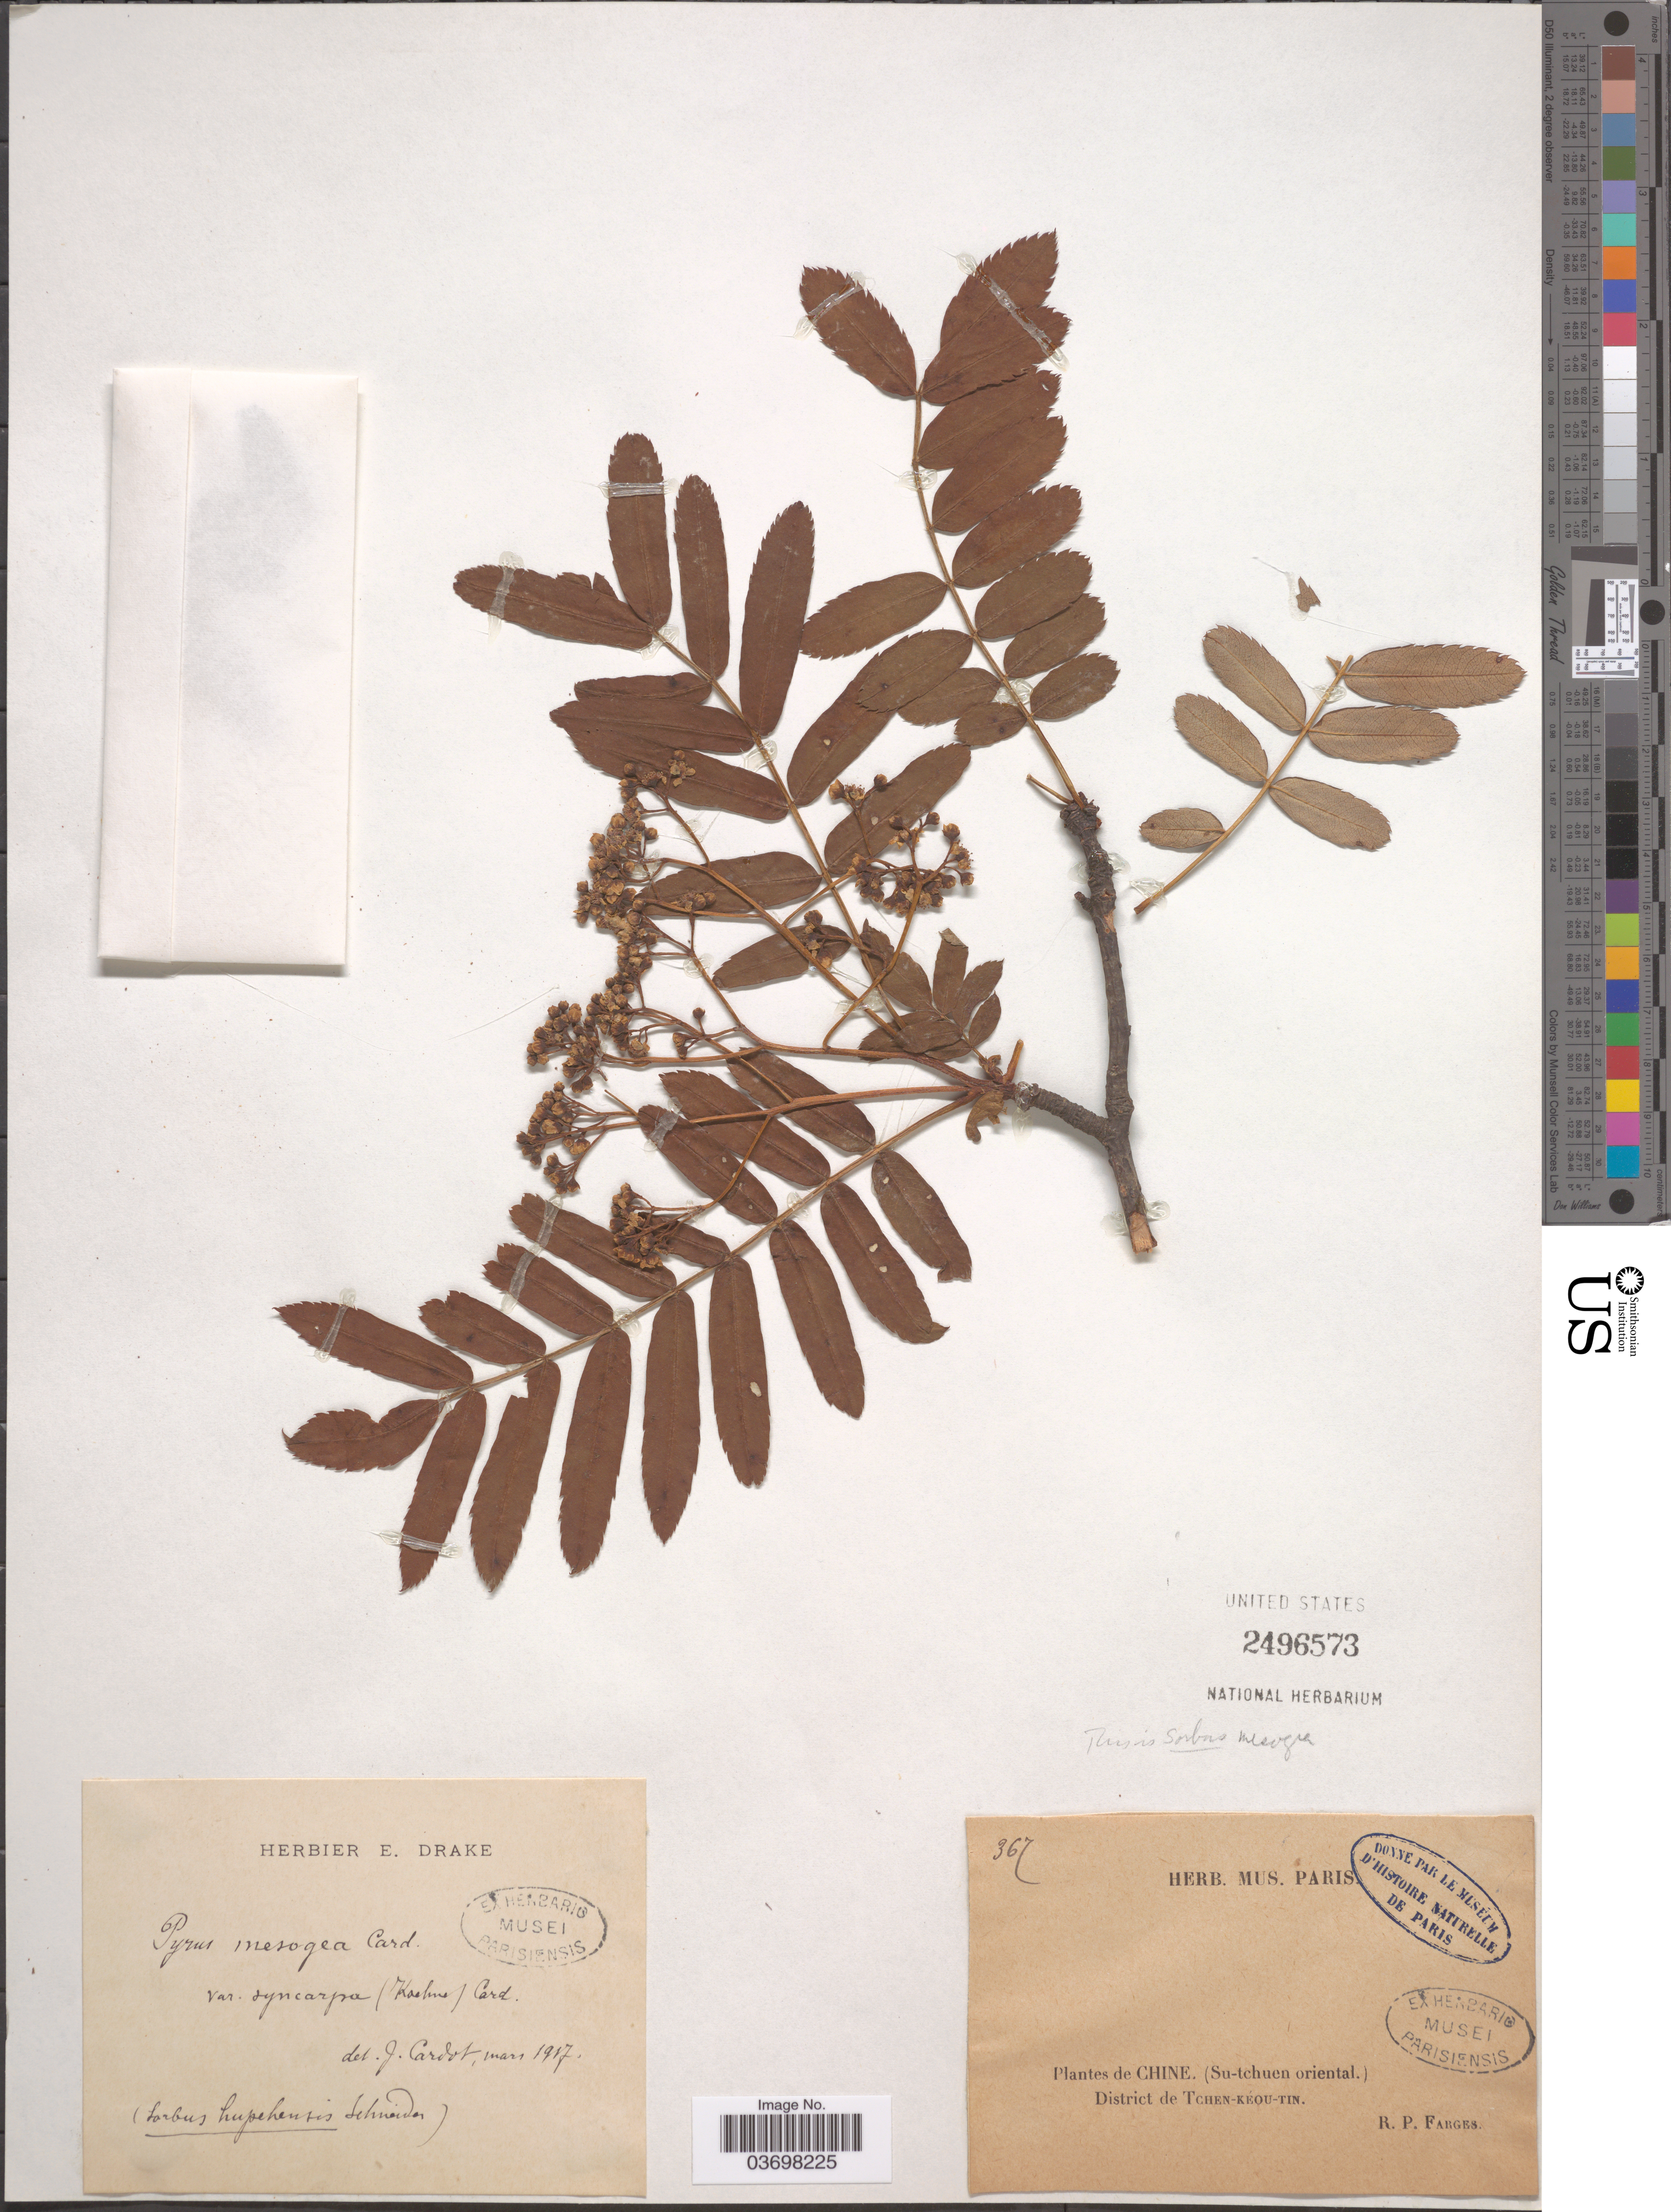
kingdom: Plantae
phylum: Tracheophyta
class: Magnoliopsida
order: Rosales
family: Rosaceae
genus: Sorbus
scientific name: Sorbus discolor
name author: hort.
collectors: R. Farges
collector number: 367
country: China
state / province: Sichuan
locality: Chine. (Su-tchuen oriental). District de Tchen-keou tin.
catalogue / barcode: US 2496573